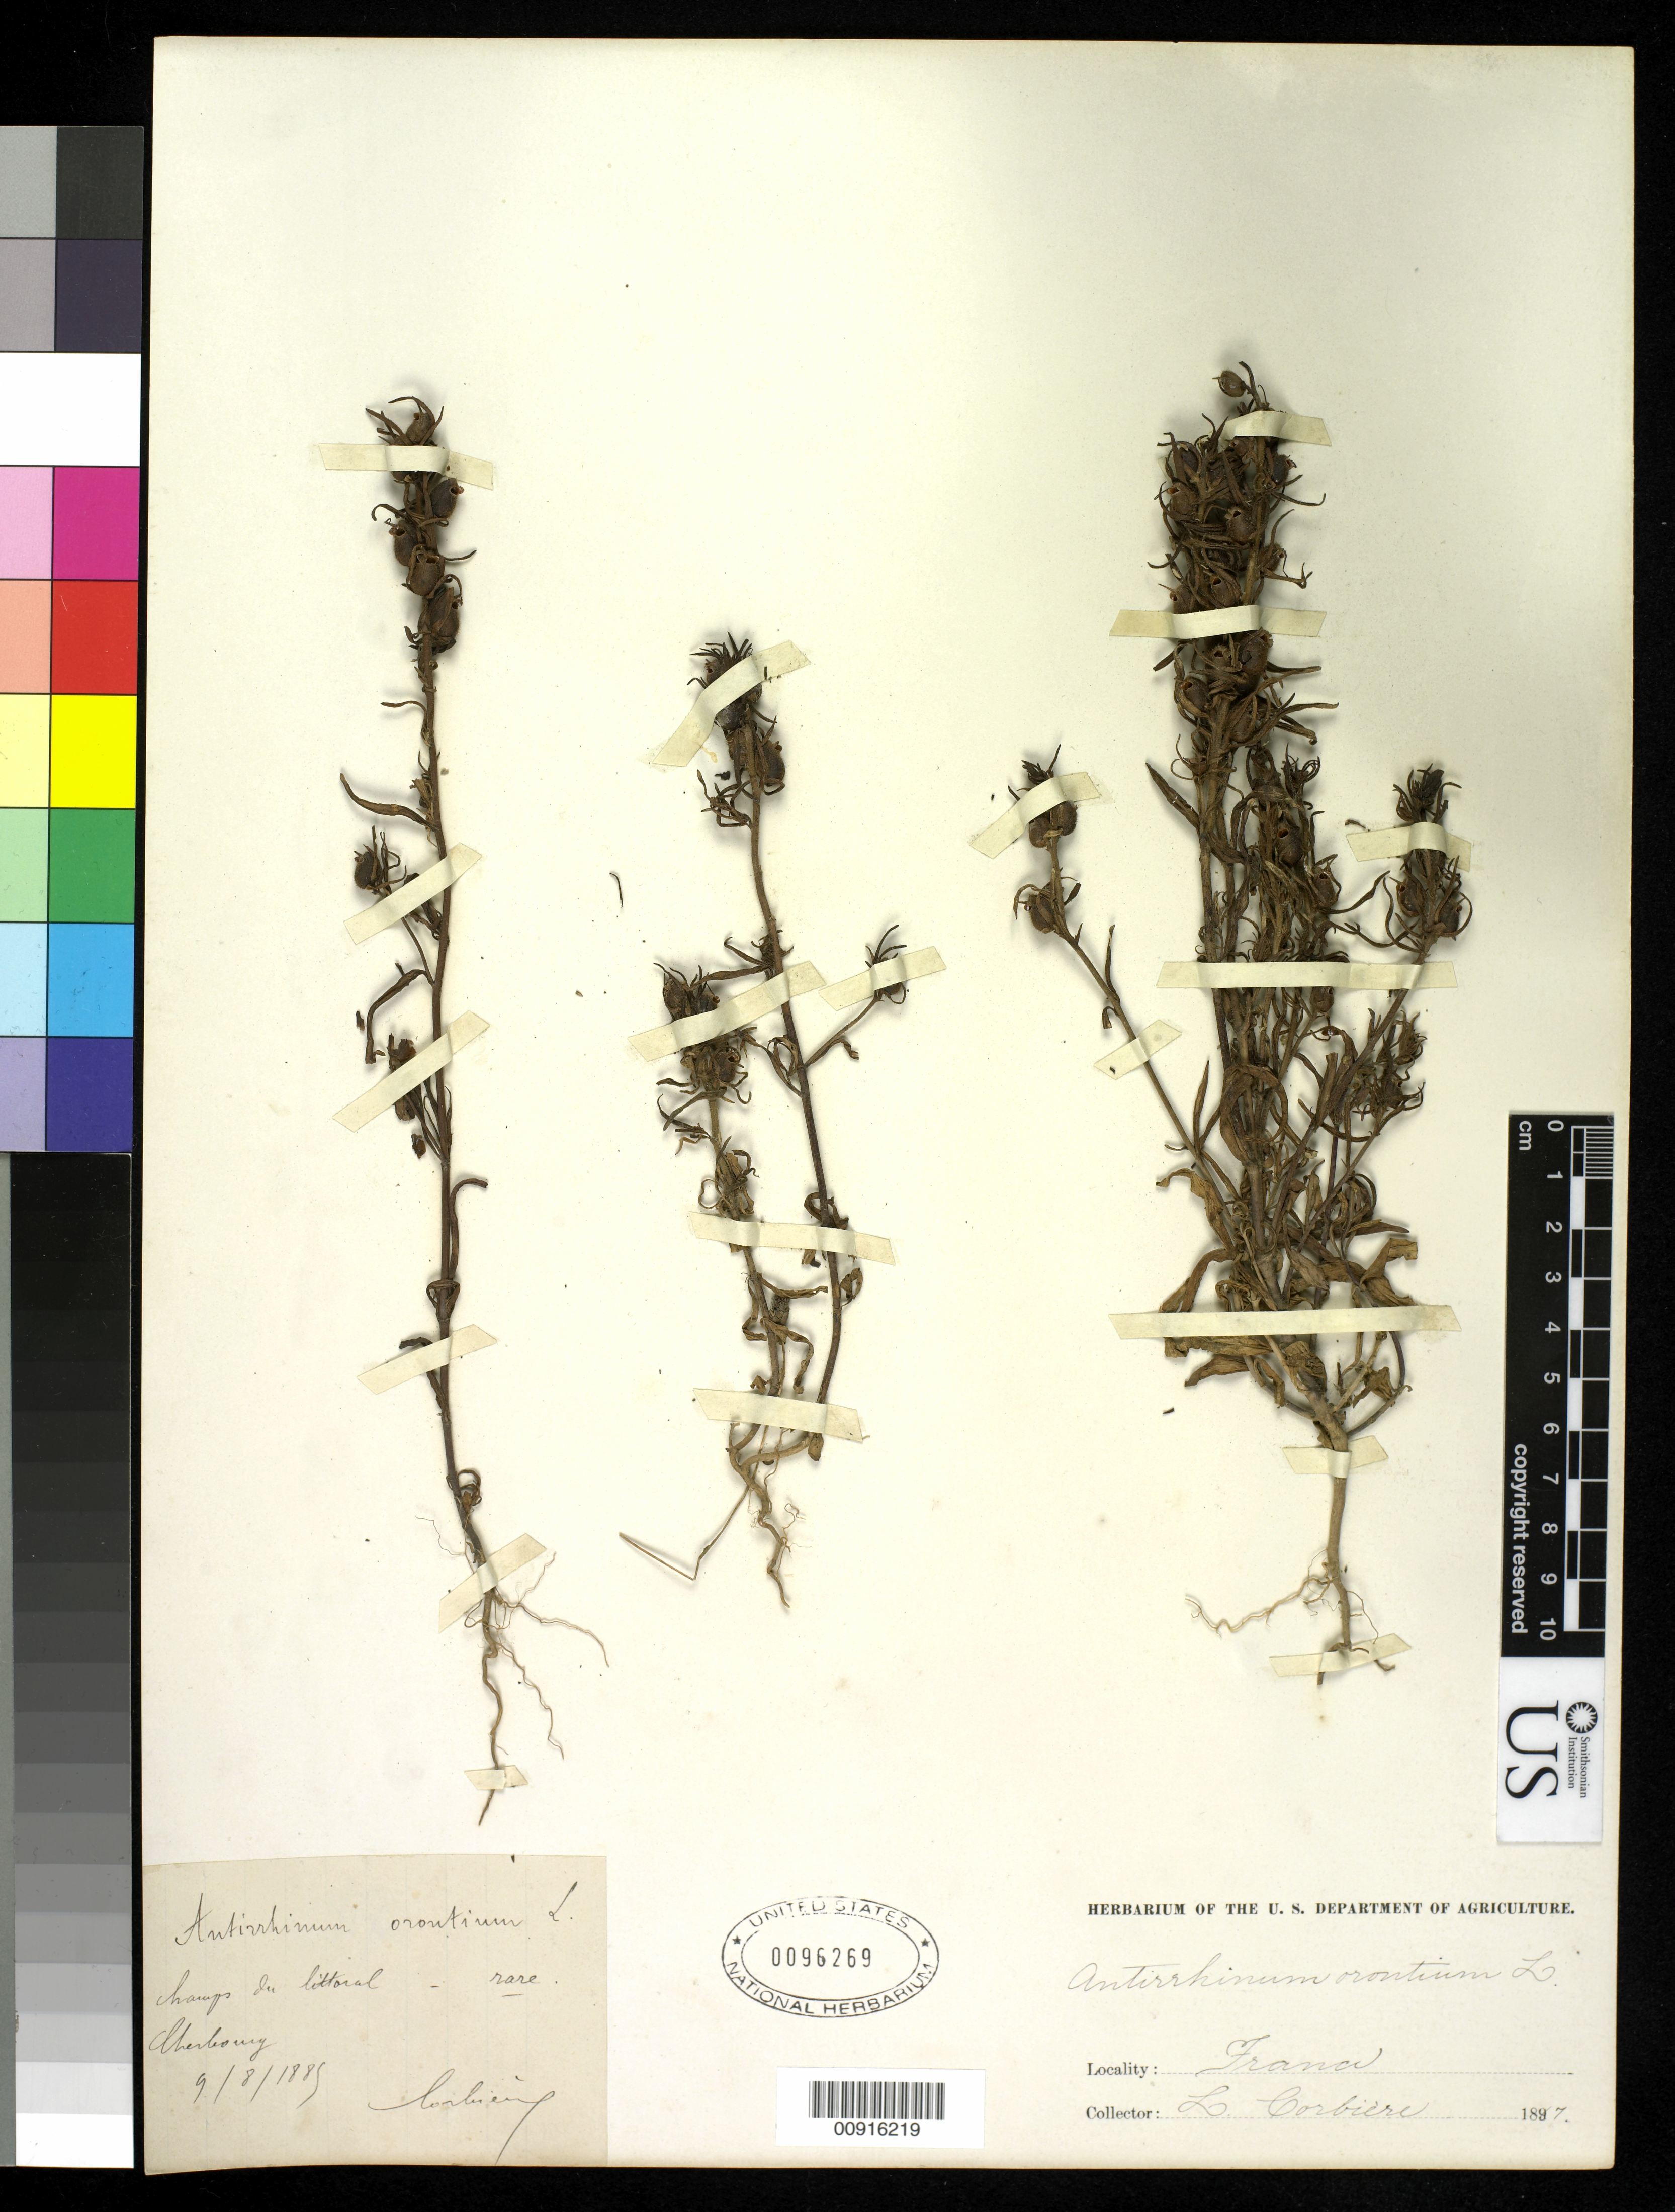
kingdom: Plantae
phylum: Tracheophyta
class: Magnoliopsida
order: Lamiales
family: Plantaginaceae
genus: Antirrhinum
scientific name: Antirrhinum orontium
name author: L.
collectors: L. Corbière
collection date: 1887-08-09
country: France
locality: Champs du Littoral - rare, Cherbourg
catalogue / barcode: US 96269